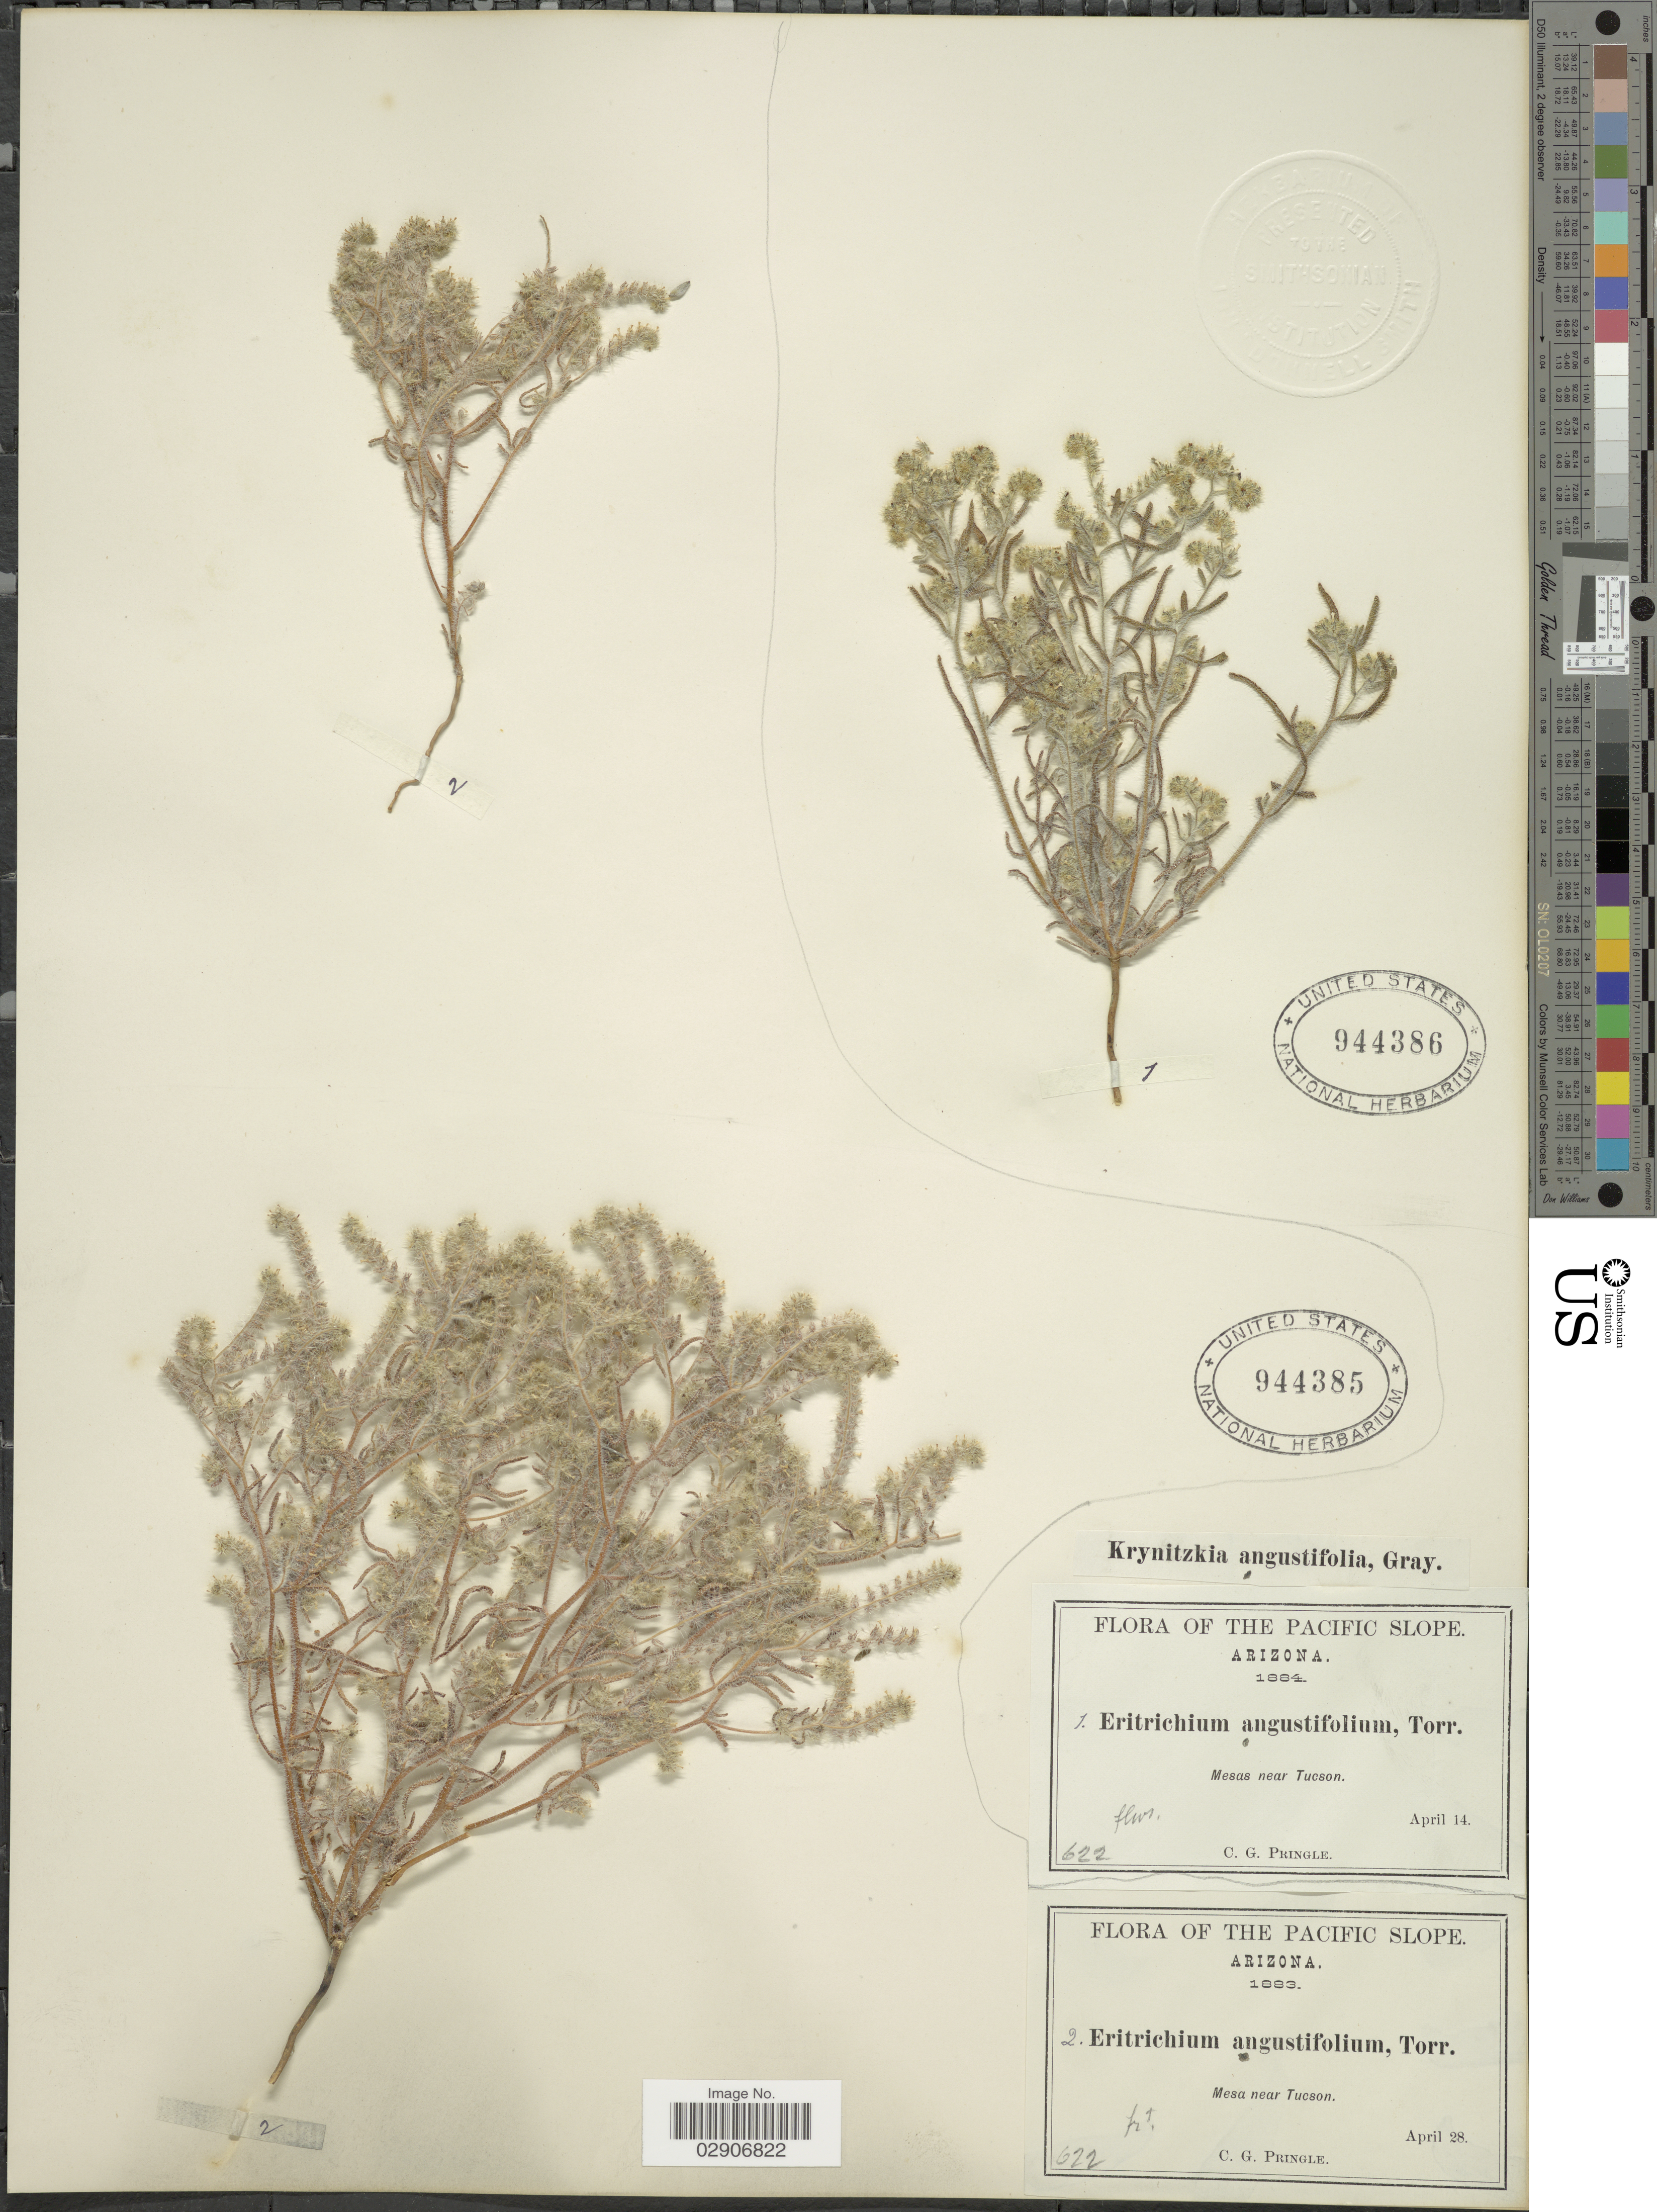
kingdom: Plantae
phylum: Tracheophyta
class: Magnoliopsida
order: Boraginales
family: Boraginaceae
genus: Cryptantha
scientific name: Cryptantha angustifolia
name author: (Torr.) Greene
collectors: C. G. Pringle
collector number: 2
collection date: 1883-04-28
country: United States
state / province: Arizona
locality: The Pacific Slope. Mesa near Tucson.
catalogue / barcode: US 944385-2